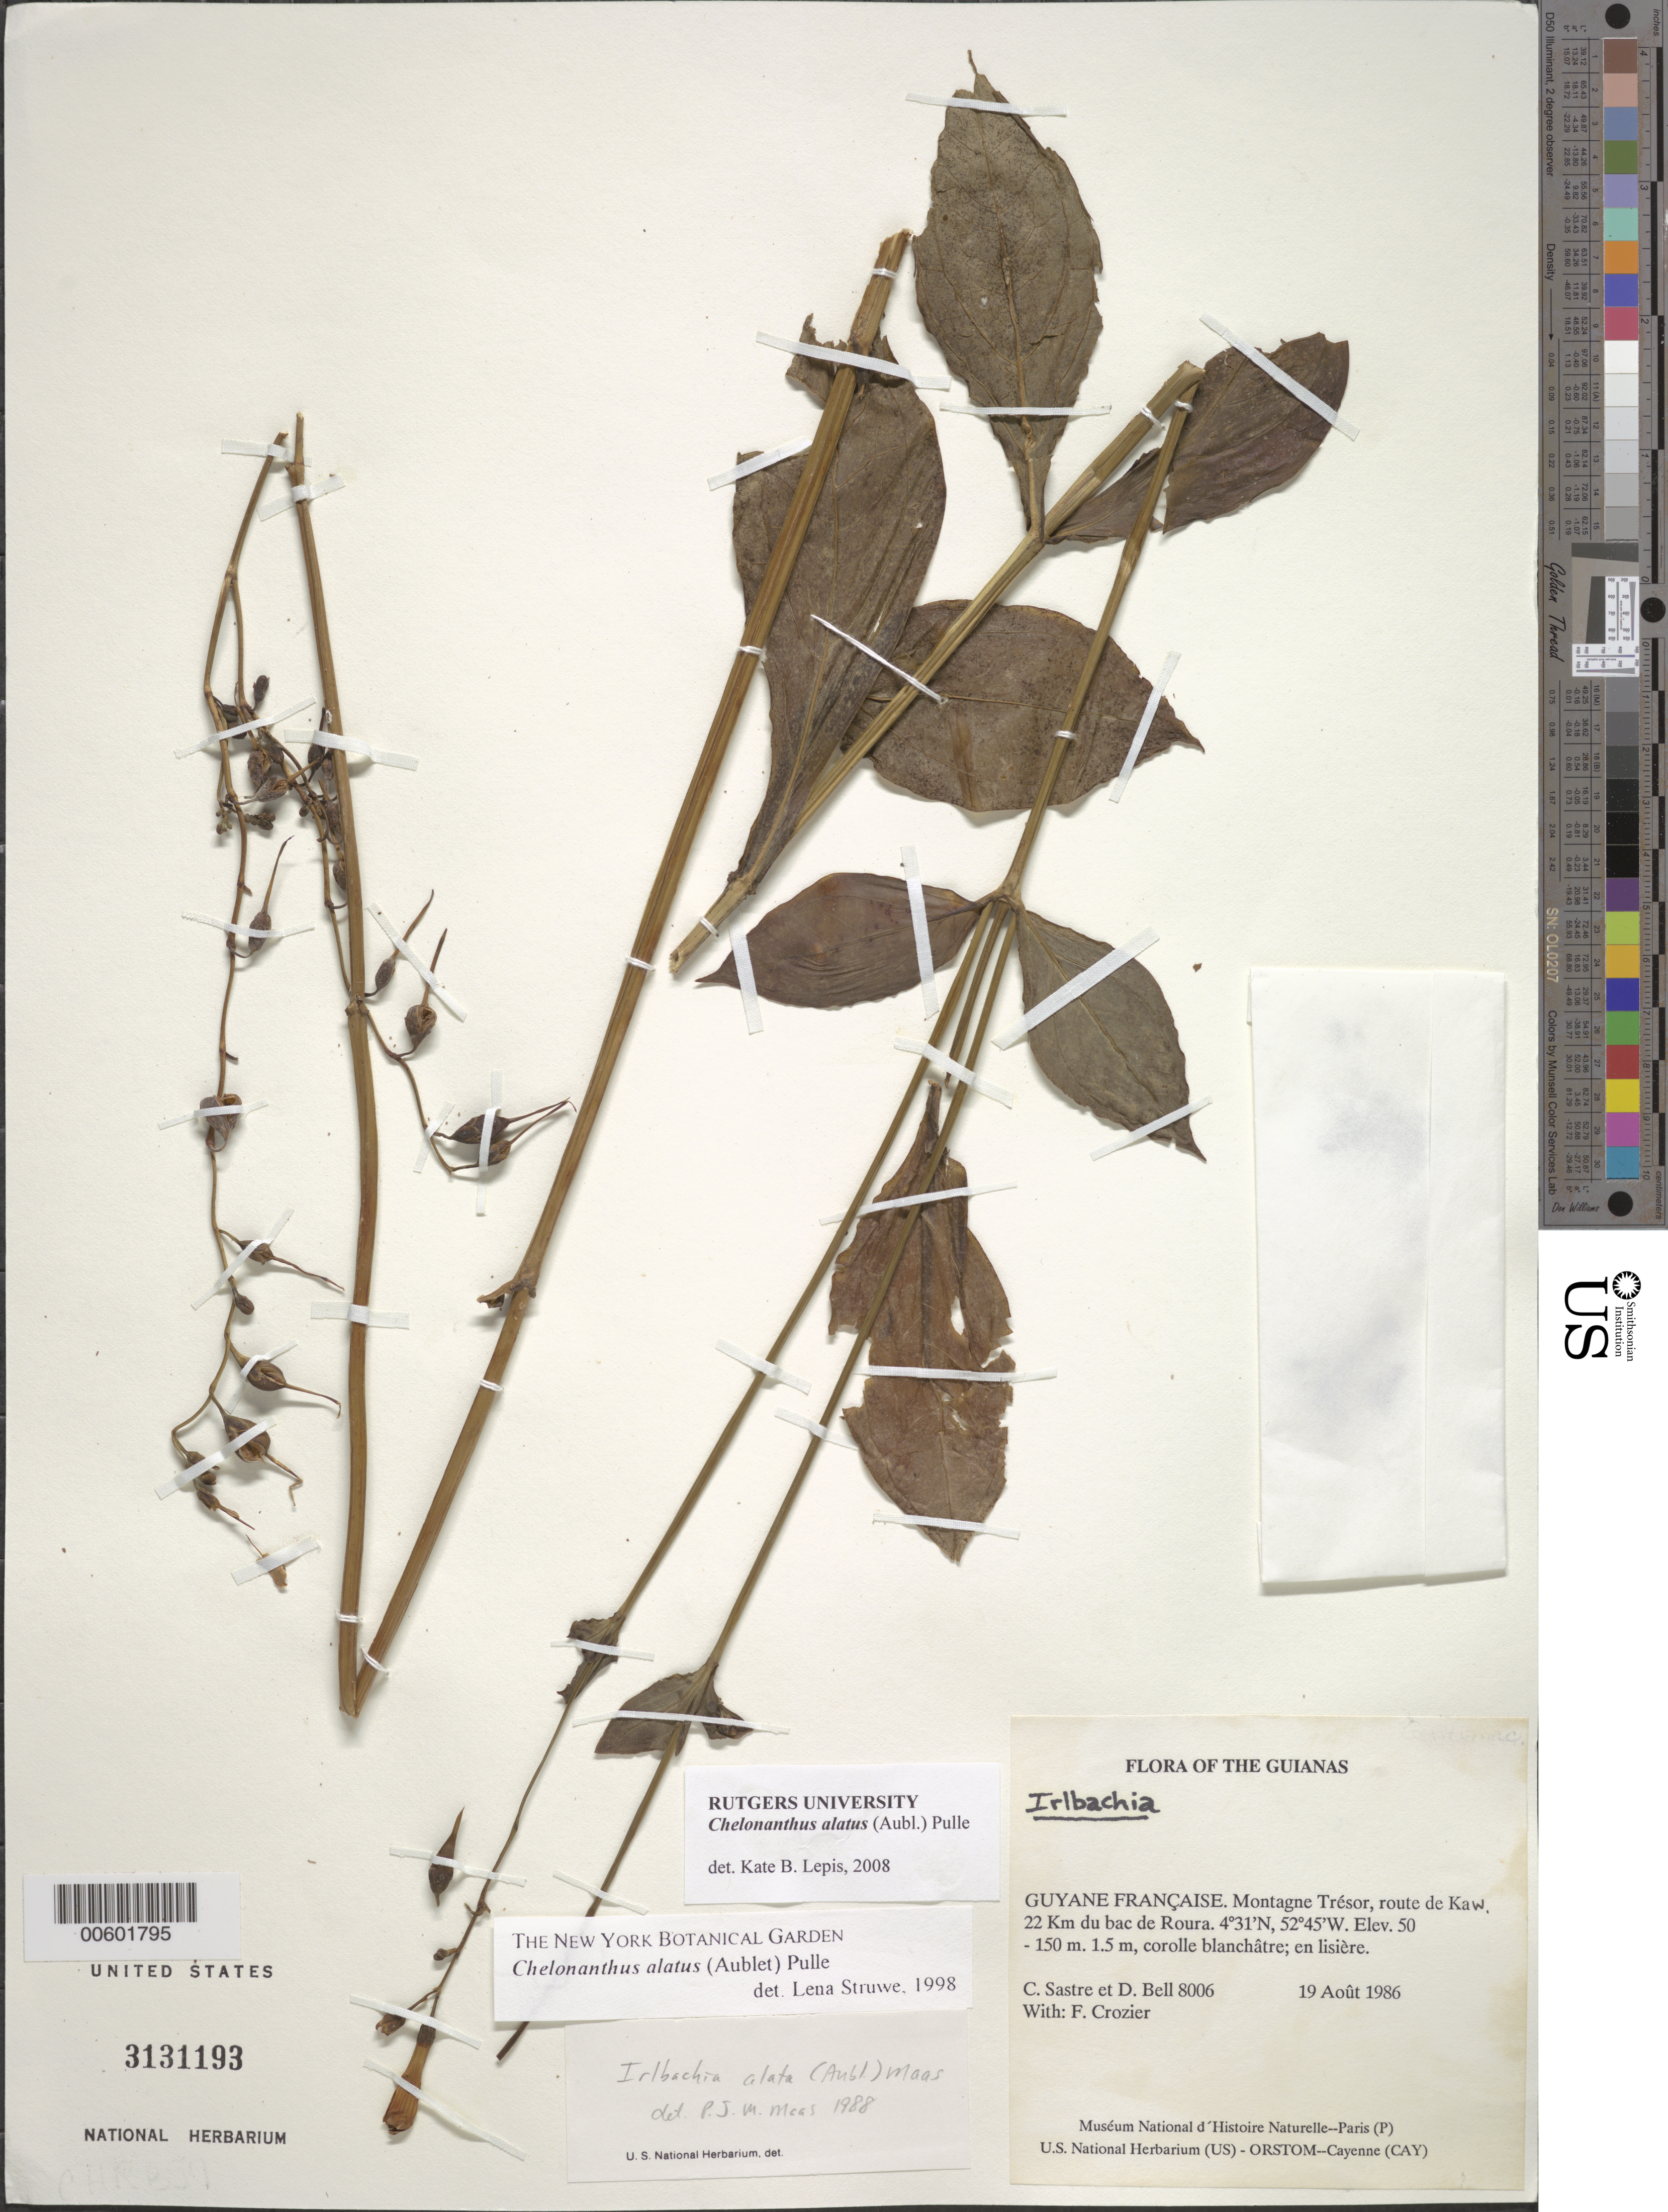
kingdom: Plantae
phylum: Tracheophyta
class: Magnoliopsida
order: Gentianales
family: Gentianaceae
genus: Chelonanthus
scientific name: Chelonanthus alatus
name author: (Aubl.) Pulle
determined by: Maas, Paul J. M.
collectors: C. H. L. Sastre, D. A. Bell & F. Crozier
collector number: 8006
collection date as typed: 19 August 1986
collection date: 1986-08-19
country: French Guiana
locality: Montagne Trésor, route de Kaw, 22 km du bac de Roura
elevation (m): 50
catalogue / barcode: US 3131193